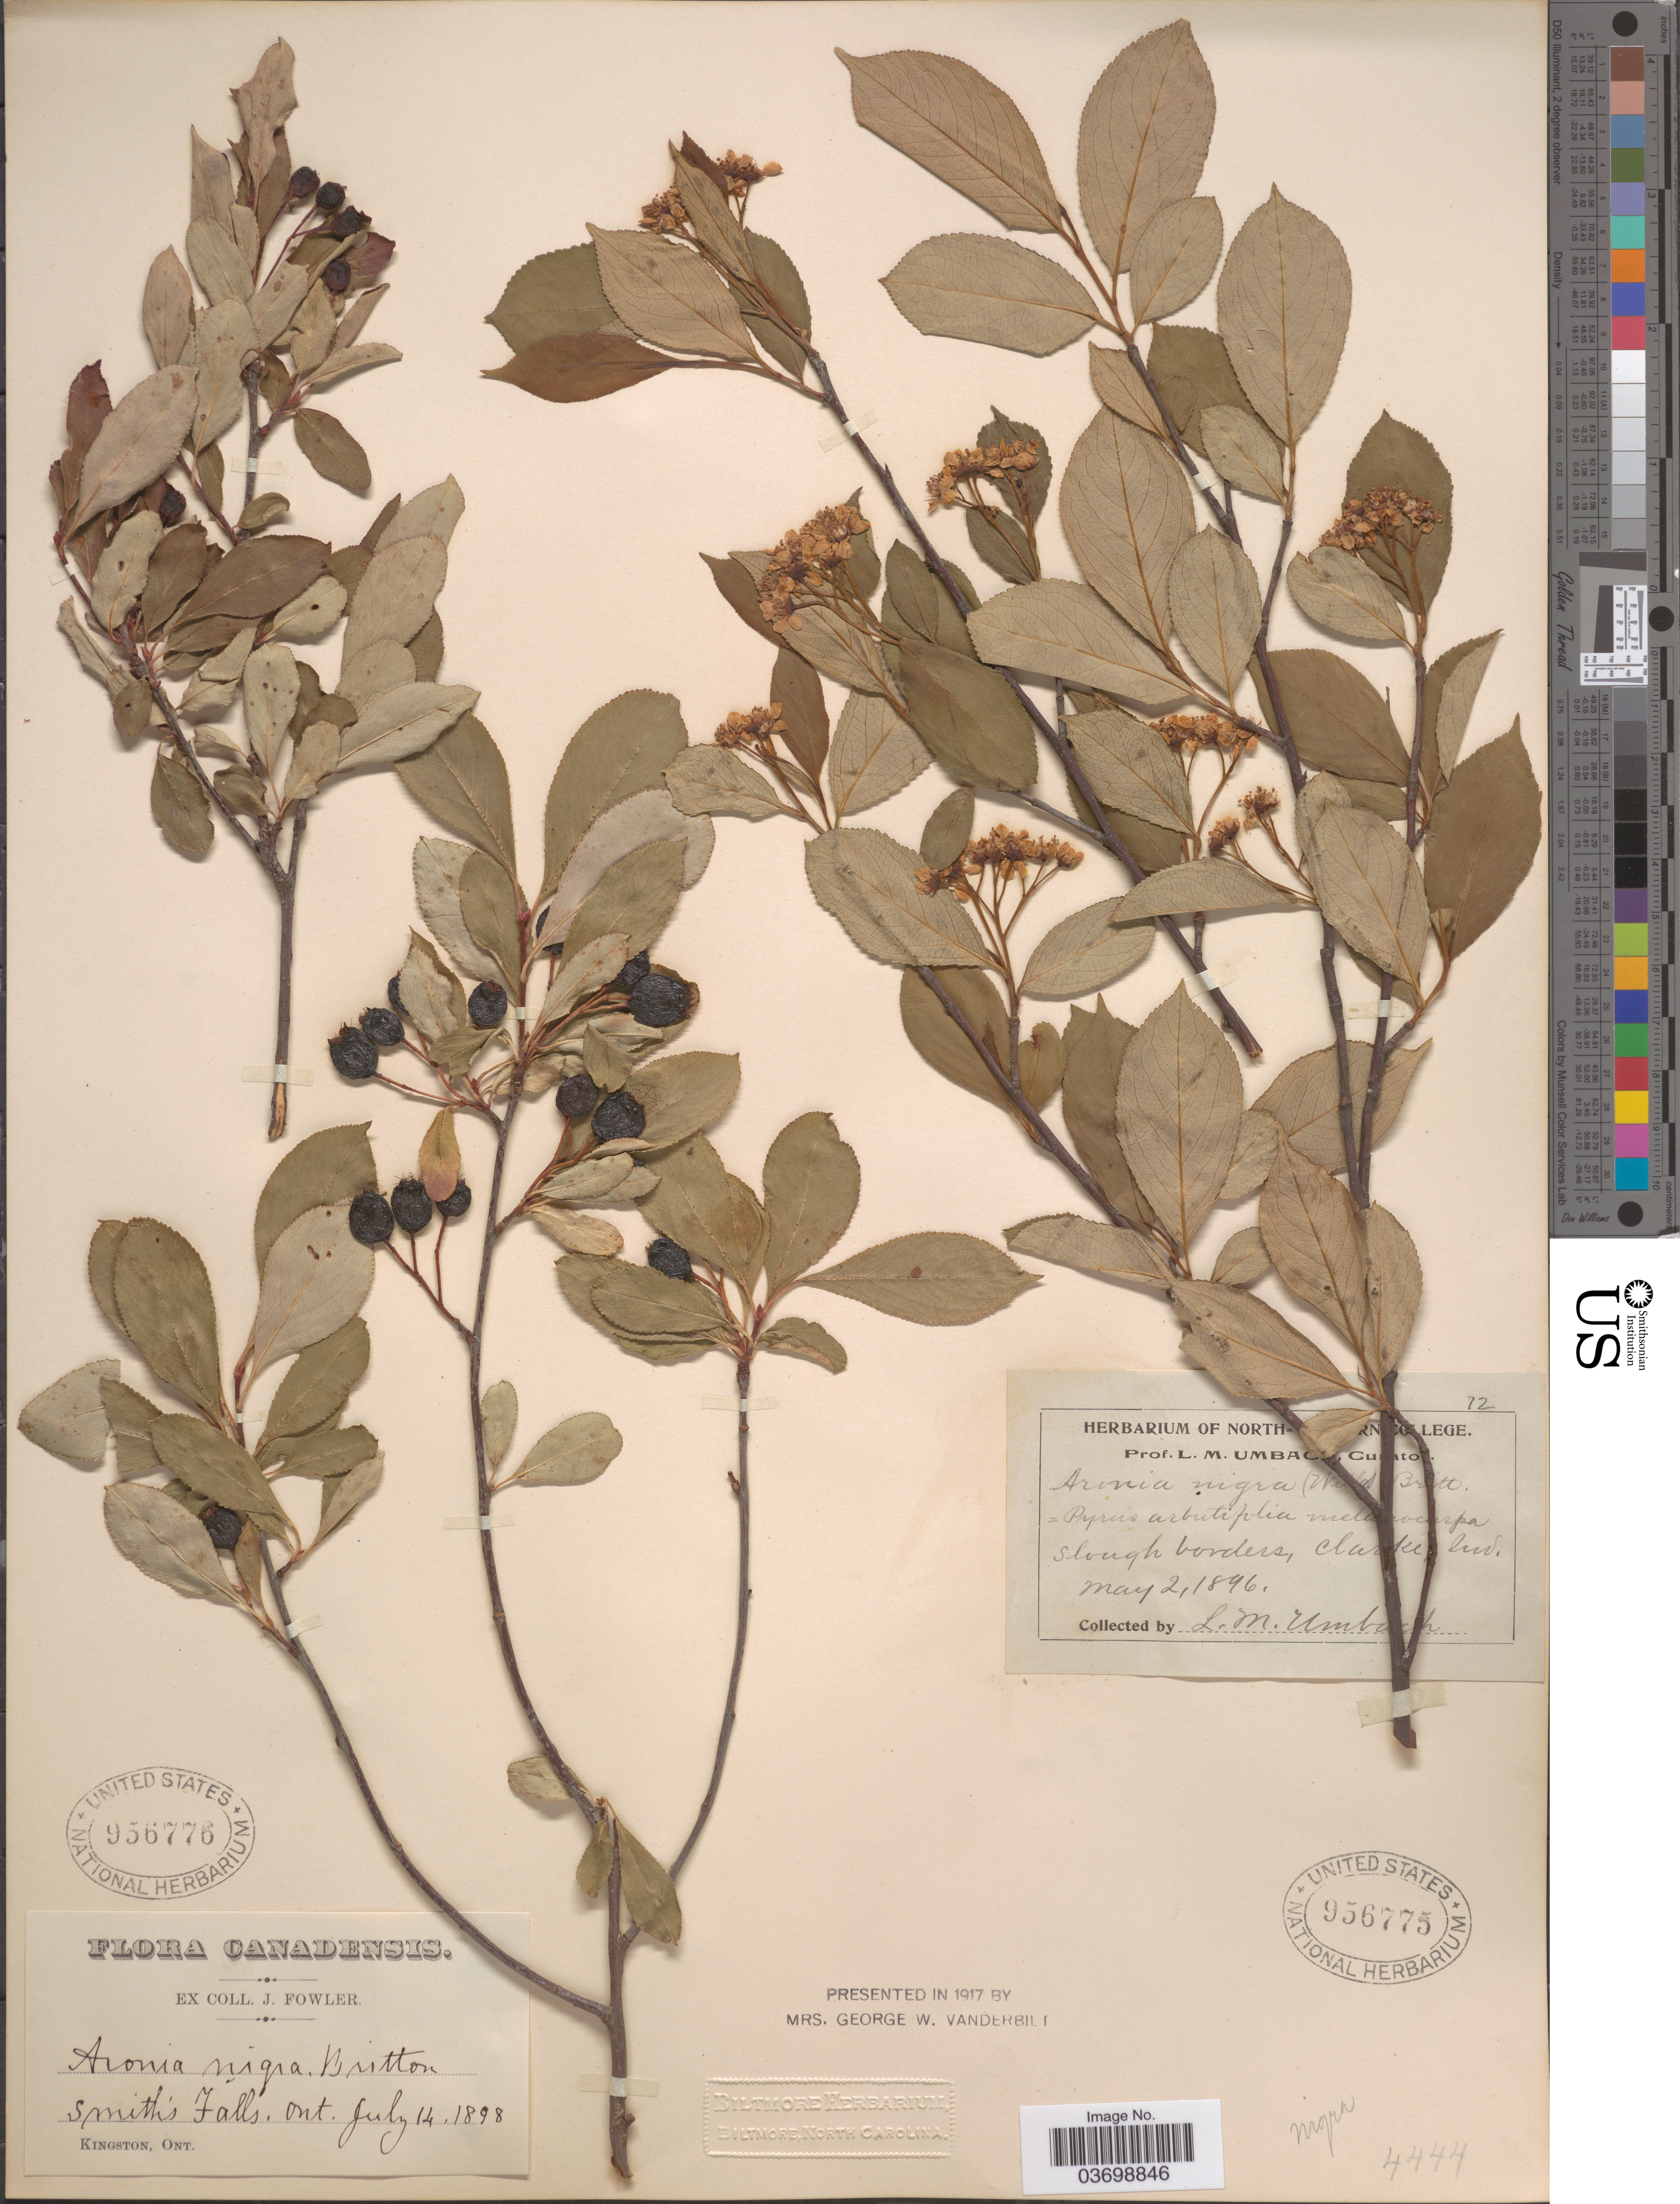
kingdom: Plantae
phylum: Tracheophyta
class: Magnoliopsida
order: Rosales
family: Rosaceae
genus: Aronia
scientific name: Aronia melanocarpa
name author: (Michx.) Elliott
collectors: L. M. Umbach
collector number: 72?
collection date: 1896-05-02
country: United States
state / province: Indiana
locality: Slough borders, Clarke.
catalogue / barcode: US 956775